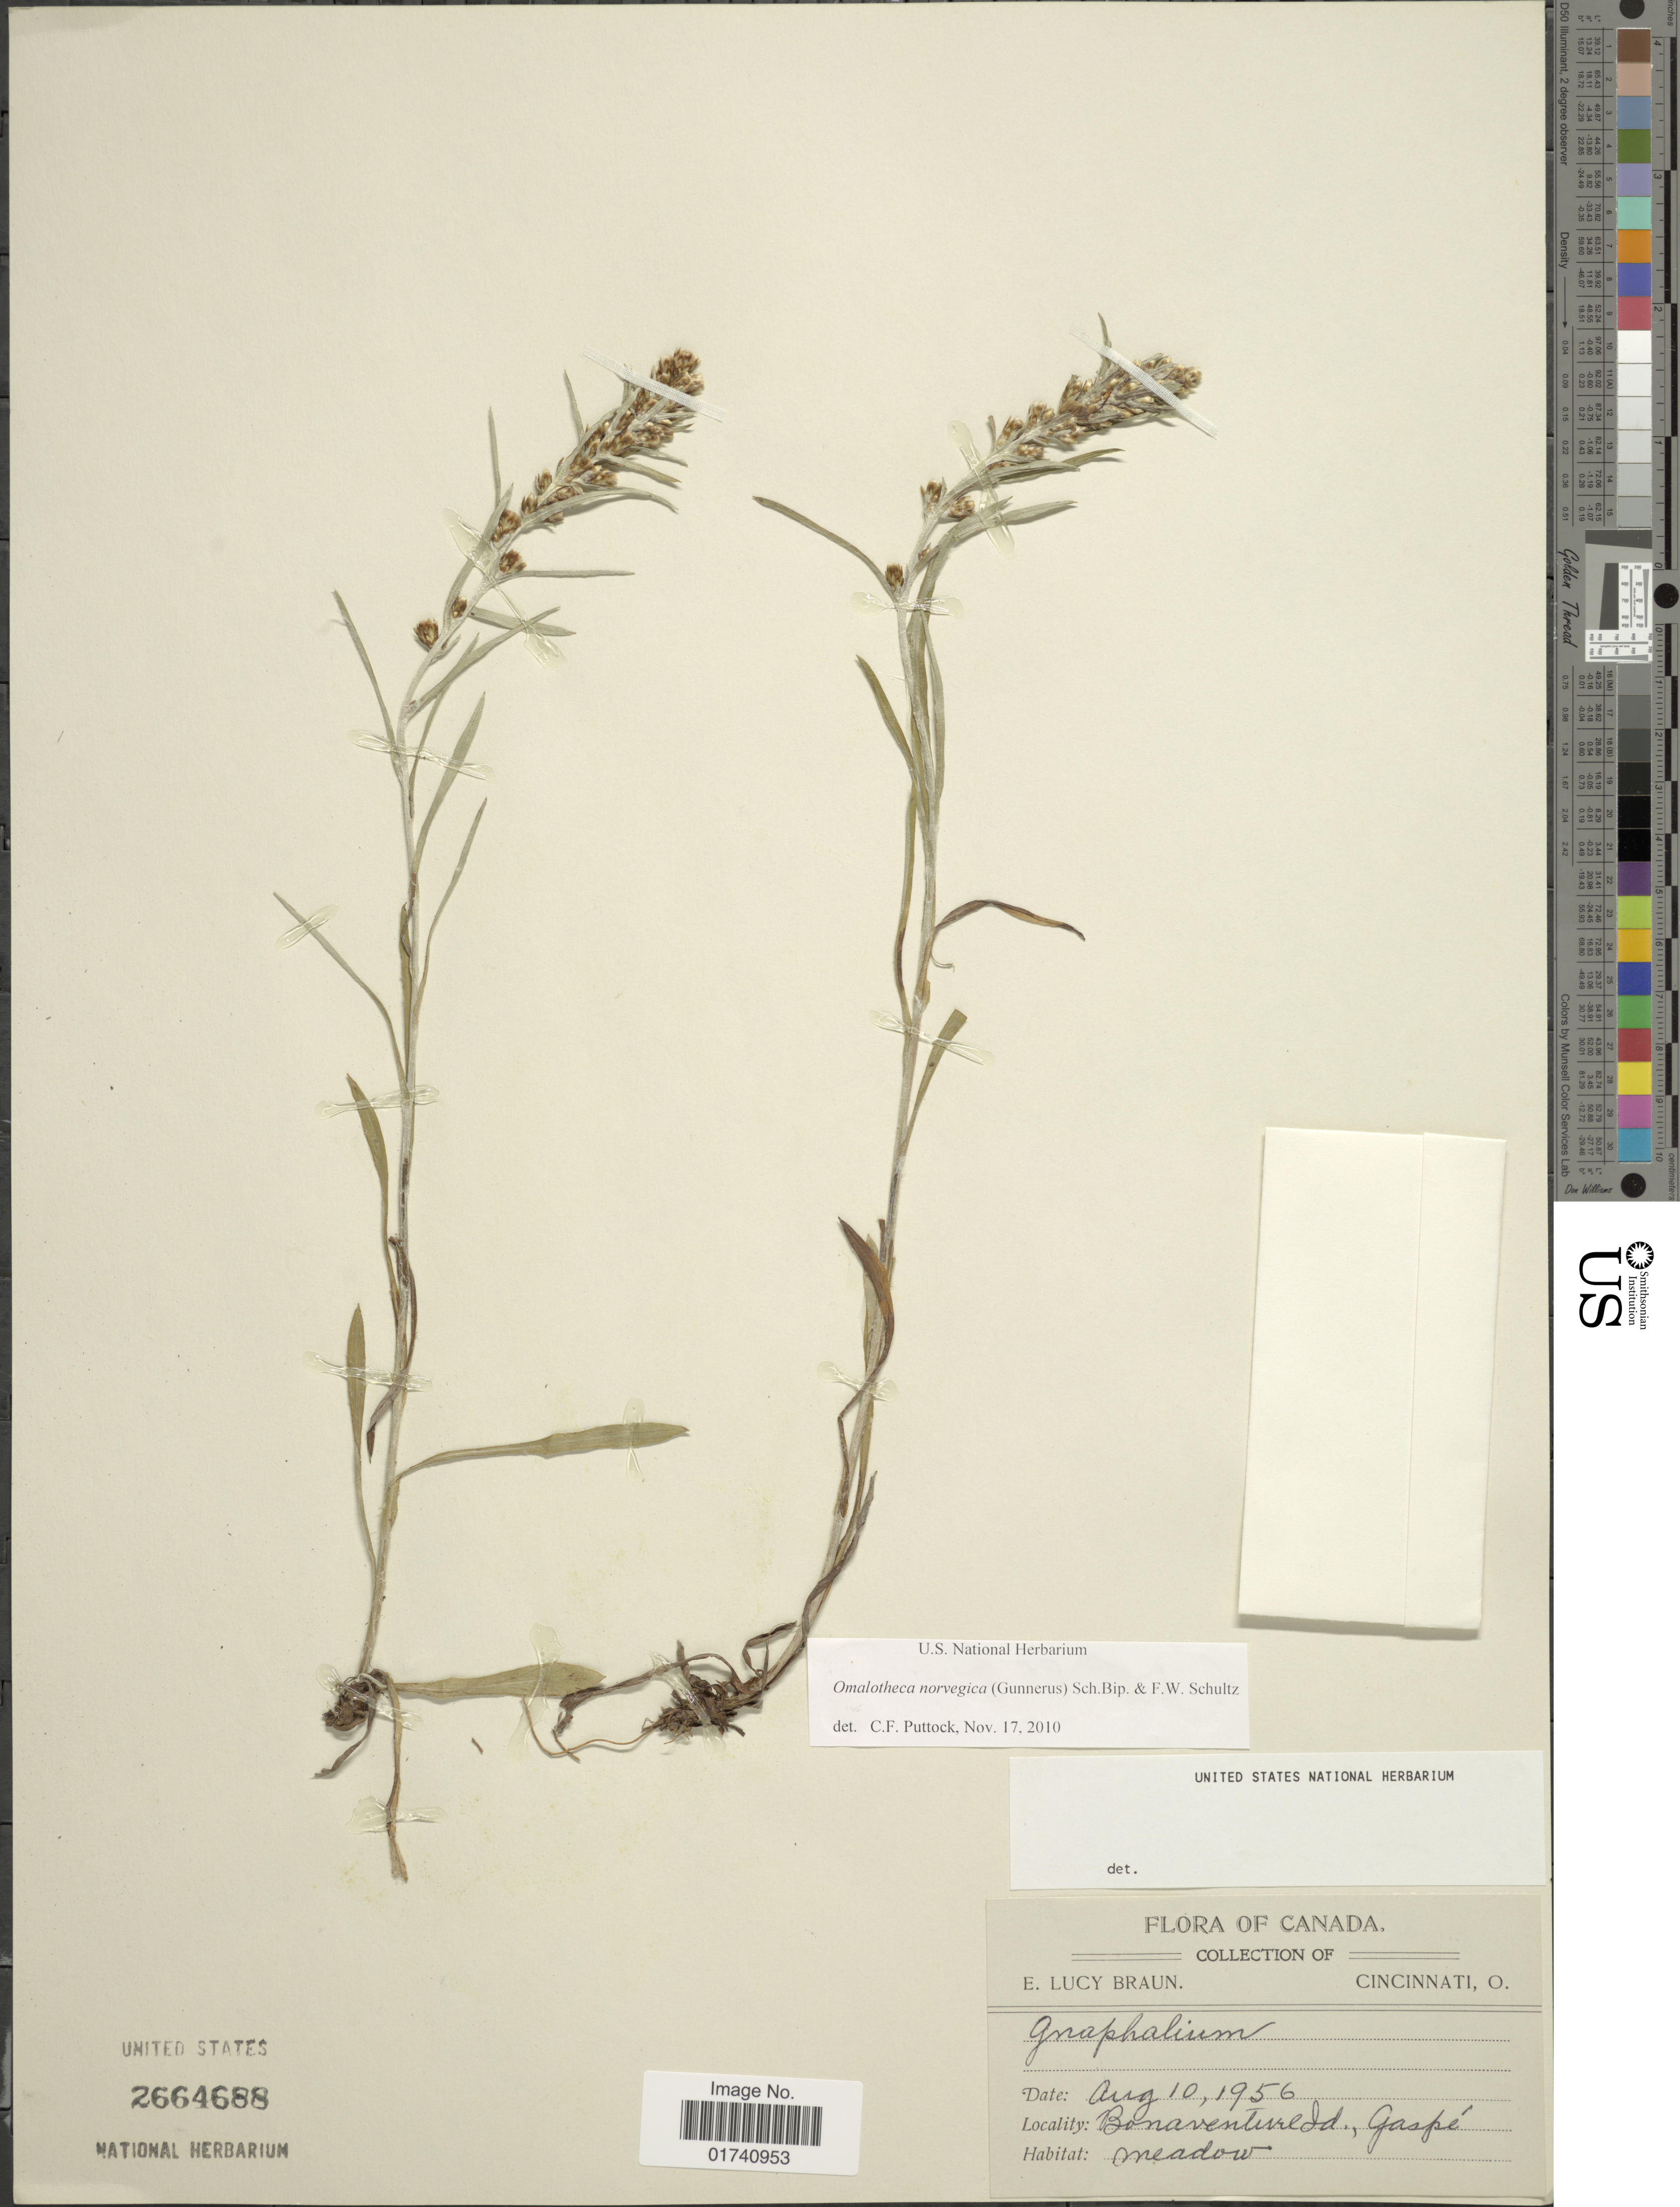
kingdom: Plantae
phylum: Tracheophyta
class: Magnoliopsida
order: Asterales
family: Asteraceae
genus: Omalotheca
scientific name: Omalotheca norvegica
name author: (Gunnerus) Sch. Bip. & F.W. Schultz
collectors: E. L. Braun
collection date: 1956-08-10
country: Canada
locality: Bonaventure Id., Gaspe.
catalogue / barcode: US 2664688